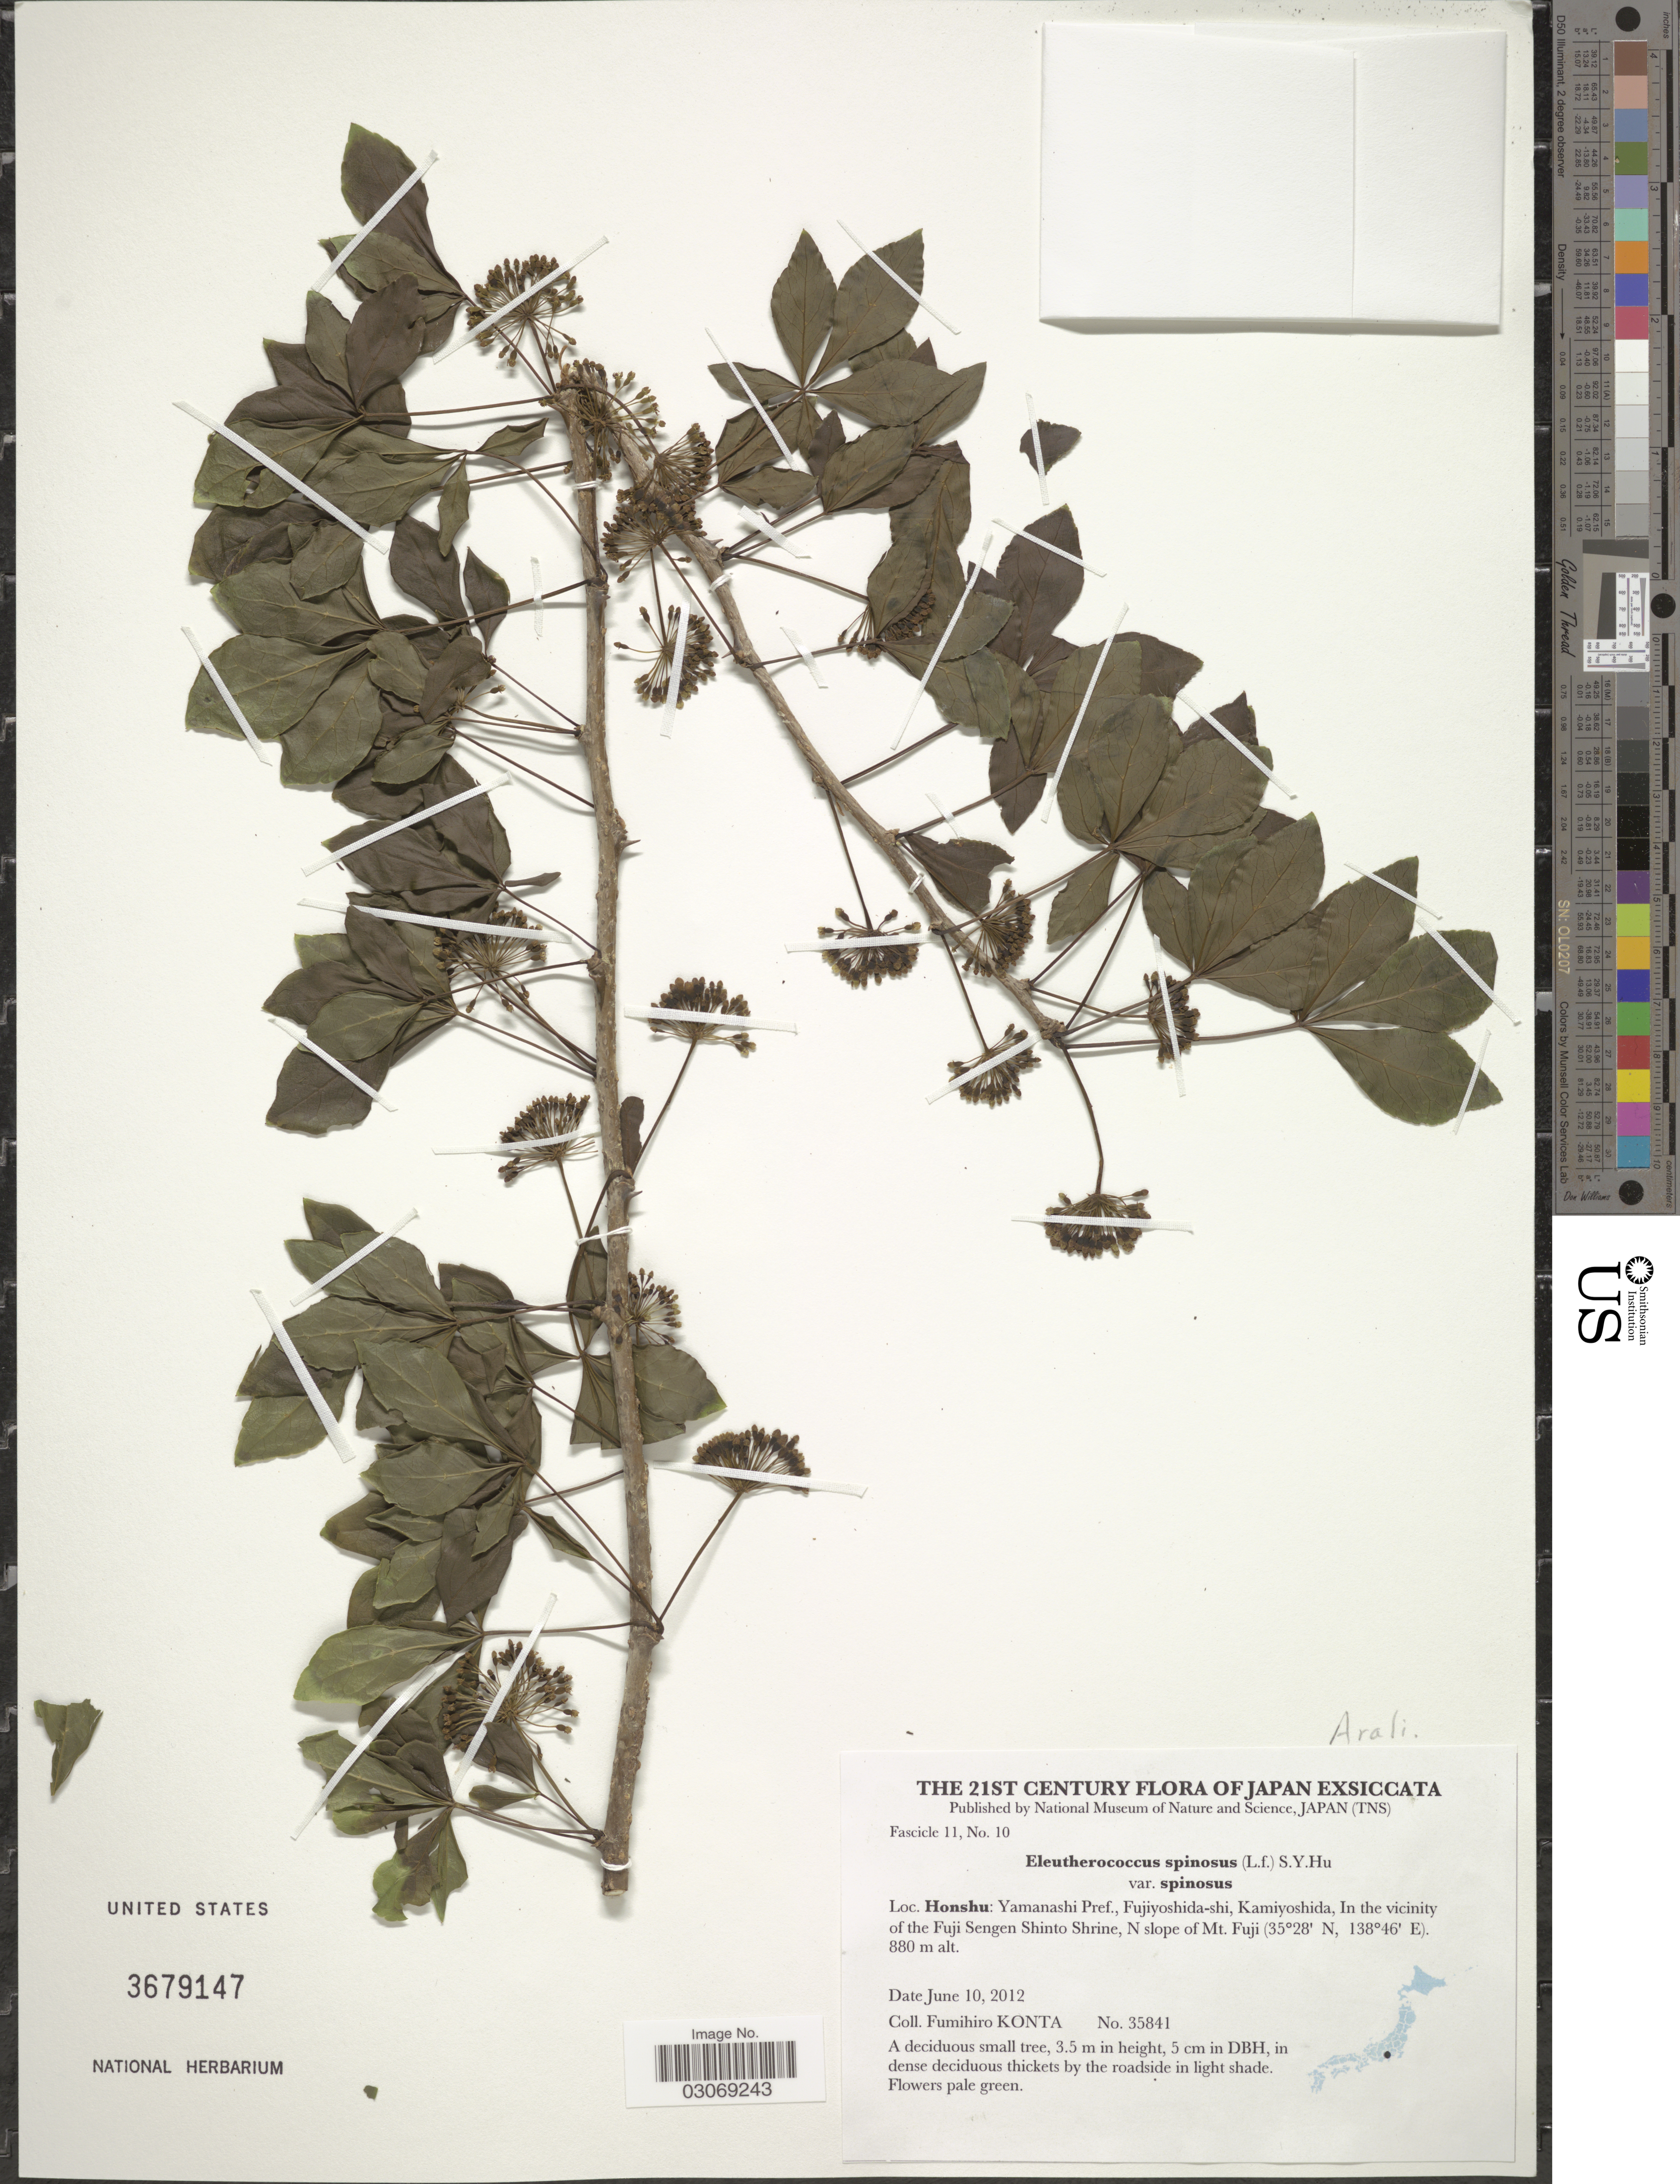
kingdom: Plantae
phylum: Tracheophyta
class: Magnoliopsida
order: Apiales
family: Araliaceae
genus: Eleutherococcus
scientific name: Eleutherococcus spinosus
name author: (L. f.) S.Y. Hu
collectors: F. Konta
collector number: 35841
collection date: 2012-06-10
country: Japan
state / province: Yamanasi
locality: Honshu: Yamanashi Pref., Fujiyoshida-shi, Kamiyoshida, In the vicinity of the Fuji Sengen Shinto Shrine, N slope of Mt. Fuji.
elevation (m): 880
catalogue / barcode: US 3679147